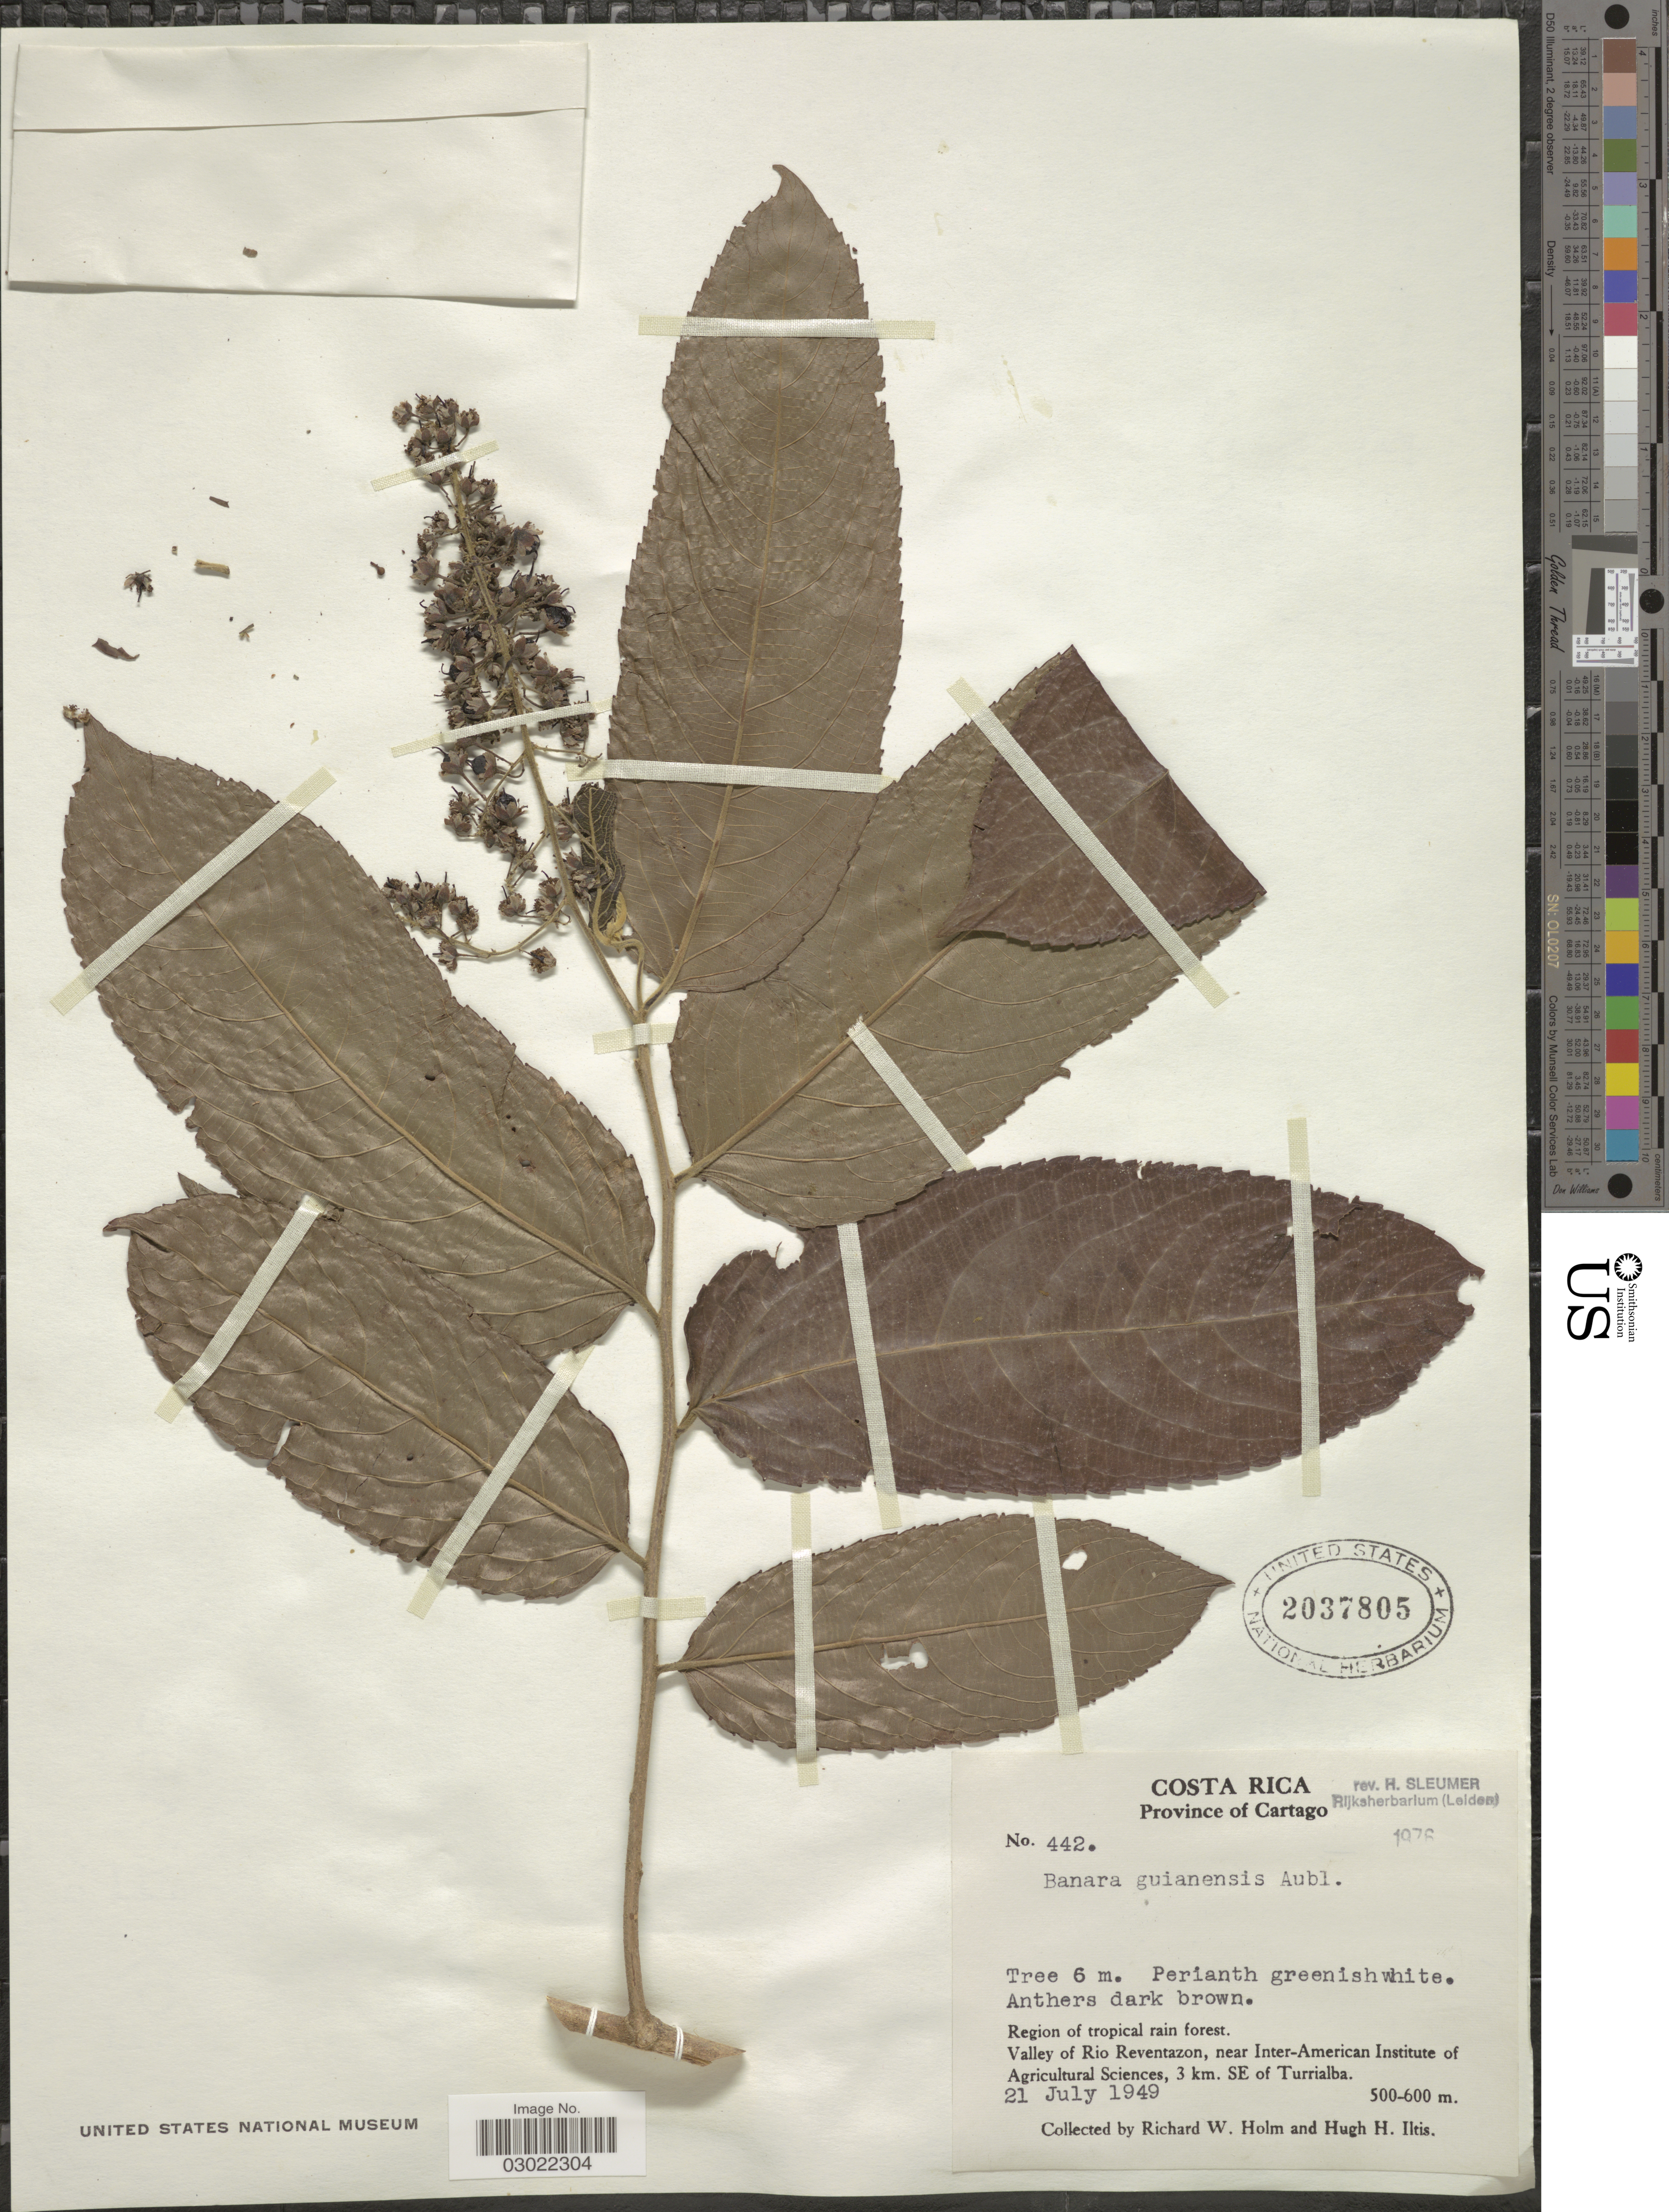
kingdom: Plantae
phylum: Tracheophyta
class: Magnoliopsida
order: Malpighiales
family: Salicaceae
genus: Banara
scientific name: Banara guianensis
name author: Aubl.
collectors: R. W. Holm & H. Iltis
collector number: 442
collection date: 1949-07-21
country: Costa Rica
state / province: Cartago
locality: Region of tropical rain forest. Valley of Rio Reventazon, near Inter-American Institute of Agricultural Sciences, 3 km. SE of Turrialba.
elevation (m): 500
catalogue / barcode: US 2037805